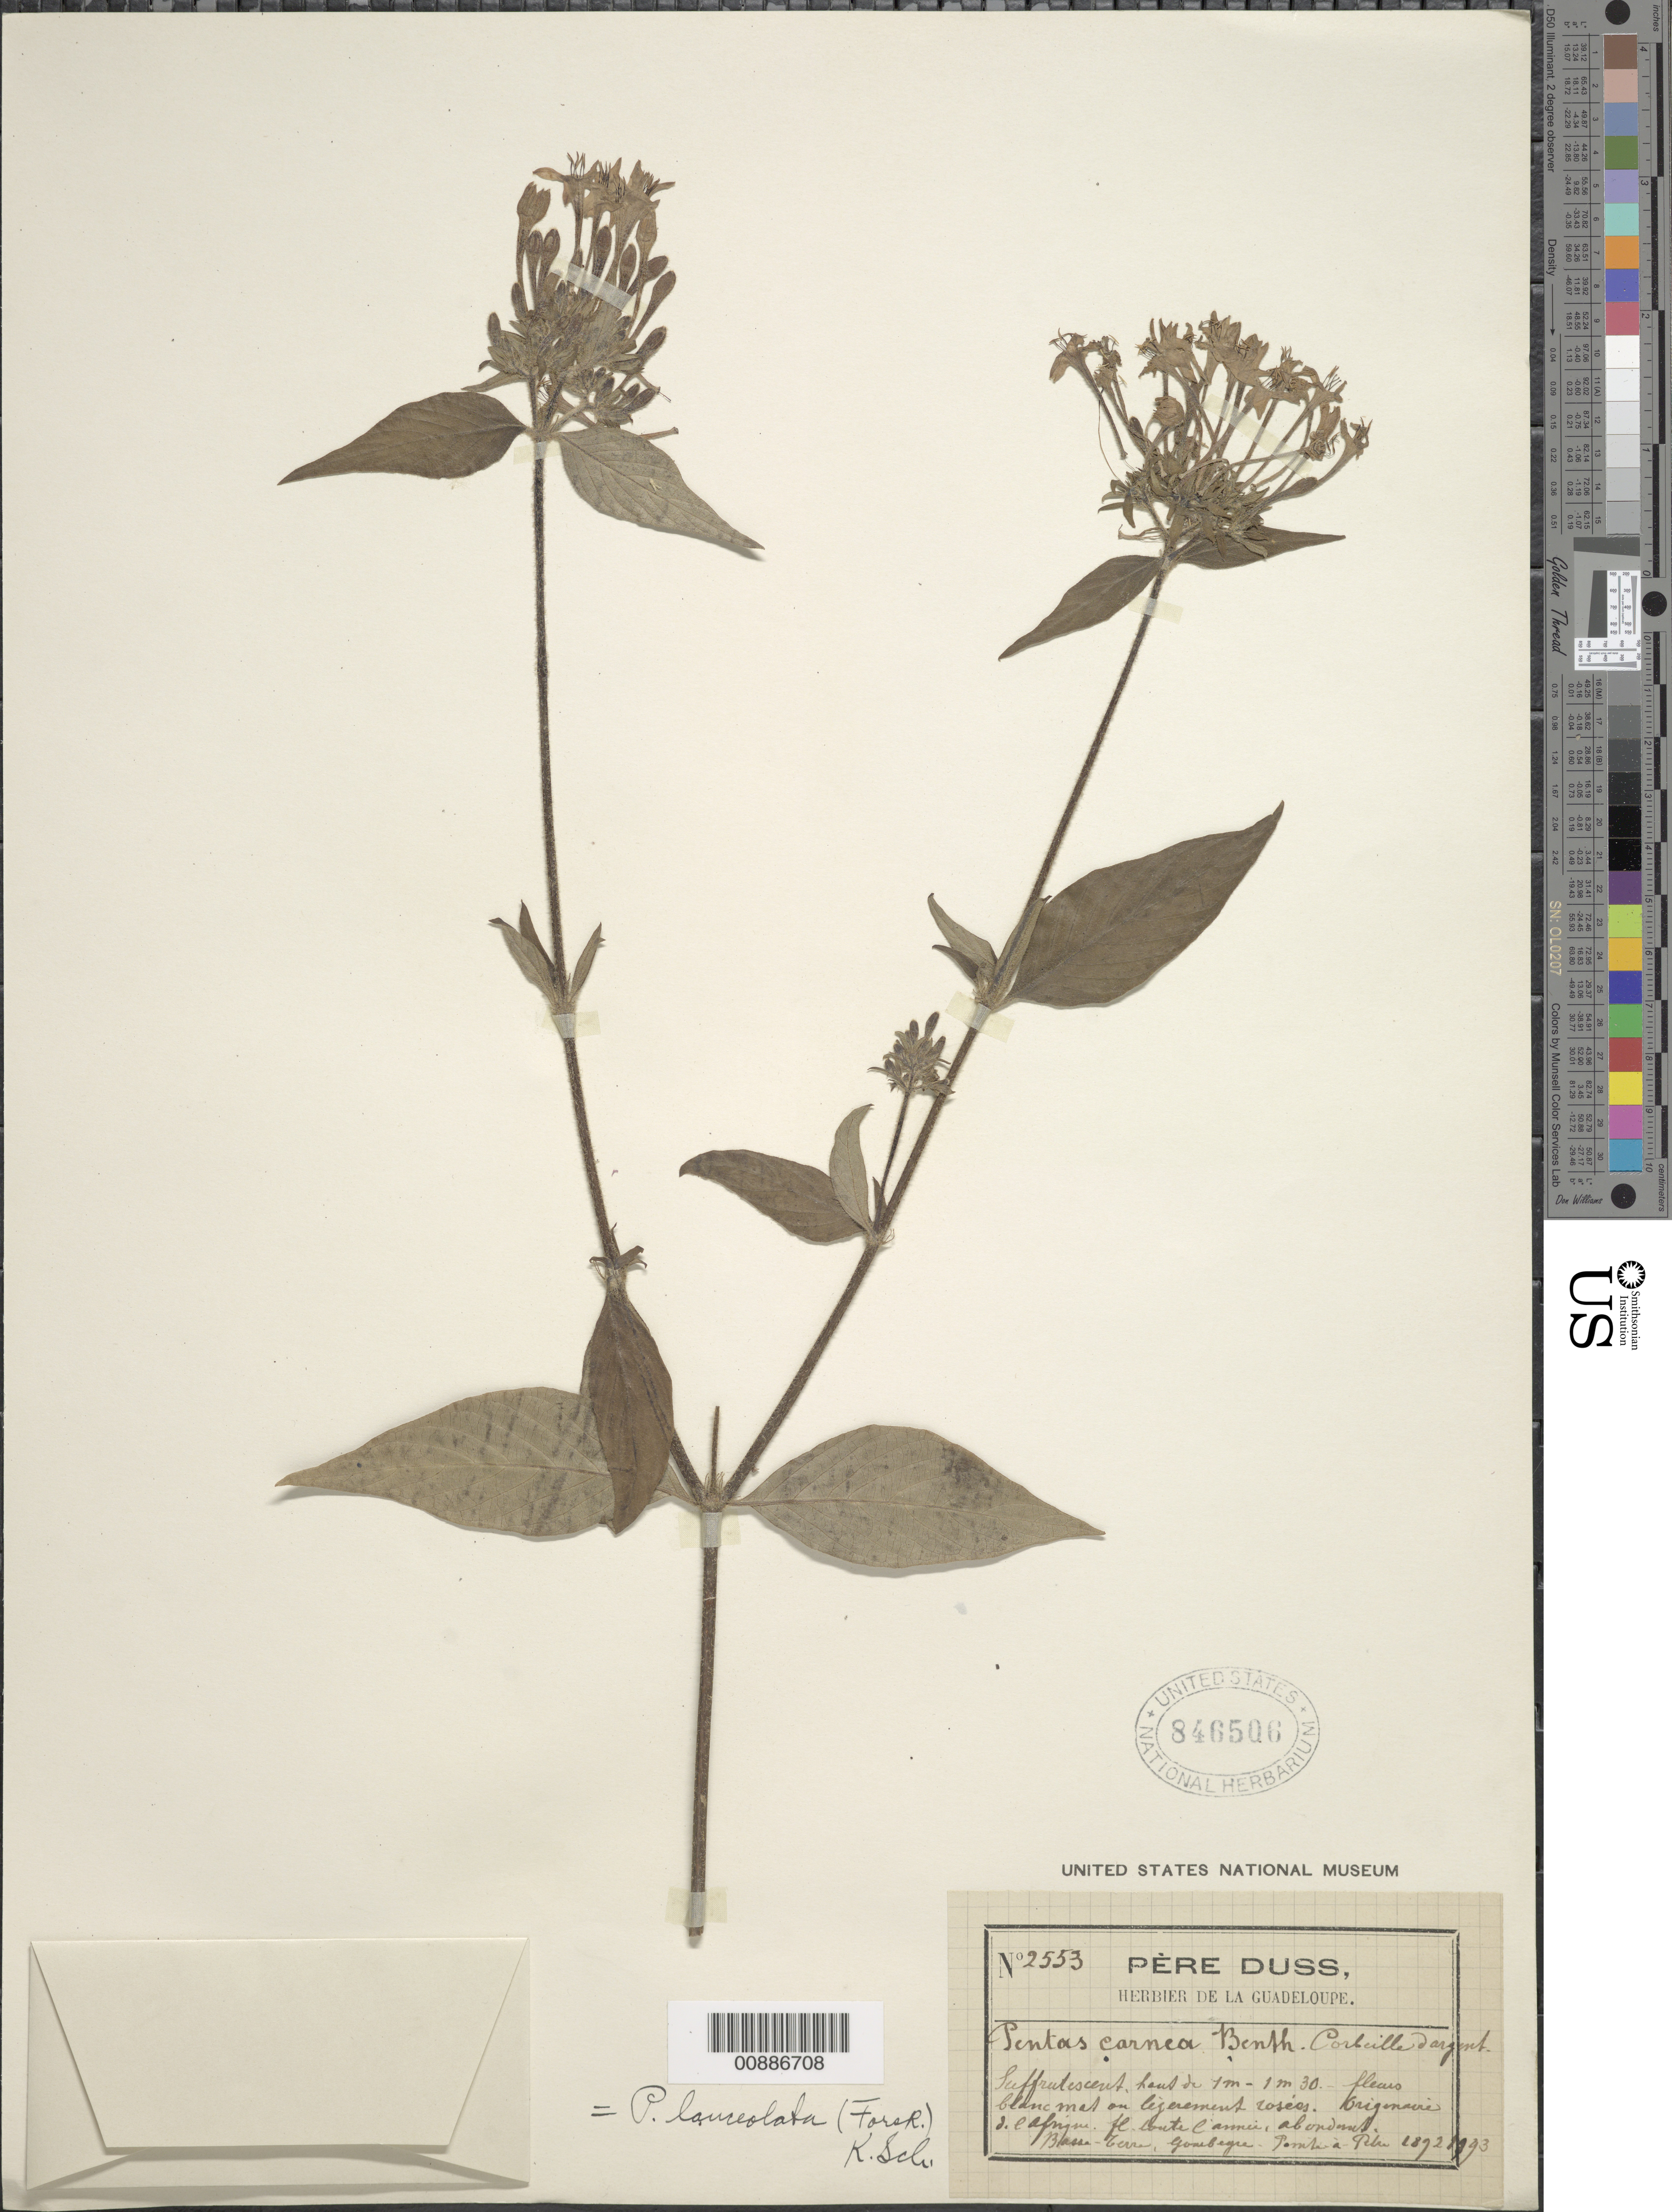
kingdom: Plantae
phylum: Tracheophyta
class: Magnoliopsida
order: Gentianales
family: Rubiaceae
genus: Pentas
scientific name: Pentas lanceolata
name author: (Forssk.) Deflers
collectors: Père Duss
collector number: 2553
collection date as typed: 1892 to -- --- 1893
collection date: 1892/1893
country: Guadeloupe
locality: Basse Terre, Goubeyre - Pointe-à-Pitre.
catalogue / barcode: US 846506